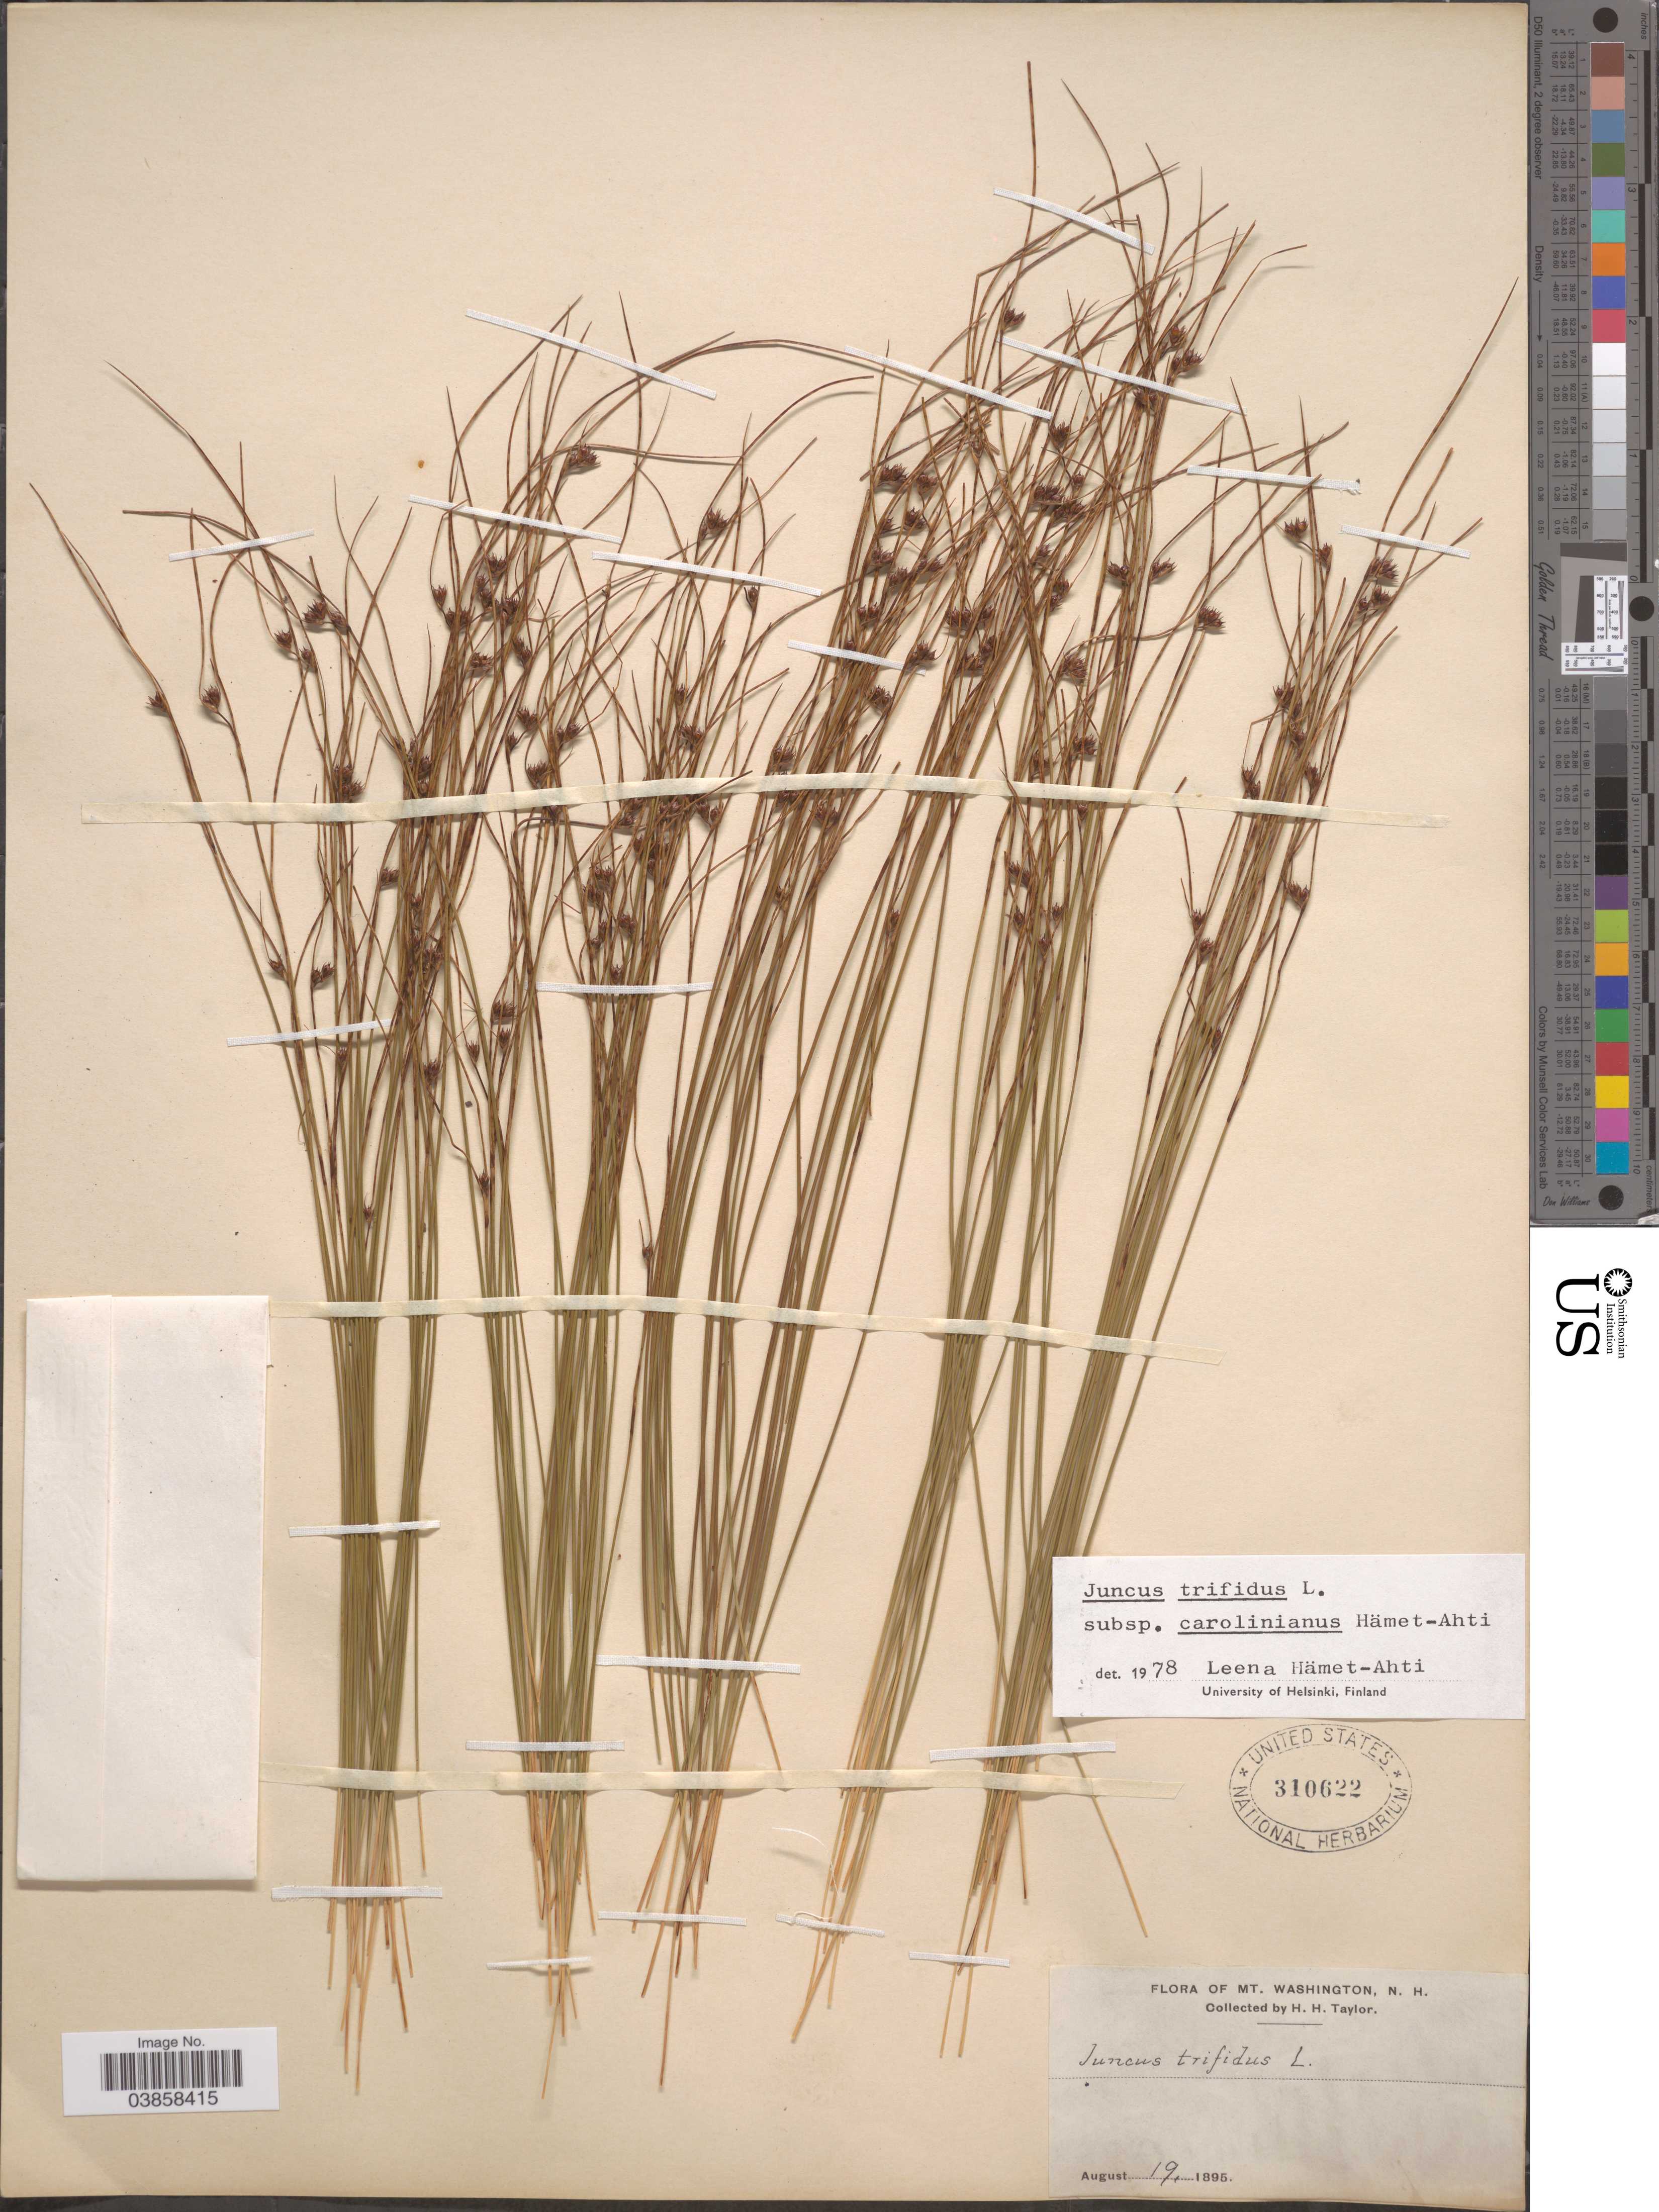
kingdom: Plantae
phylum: Tracheophyta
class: Liliopsida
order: Poales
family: Juncaceae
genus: Juncus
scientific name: Juncus trifidus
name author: L.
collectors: H. H. Taylor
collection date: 1895-08-19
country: United States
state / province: New Hampshire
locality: Mt. Washington.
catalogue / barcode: US 310622